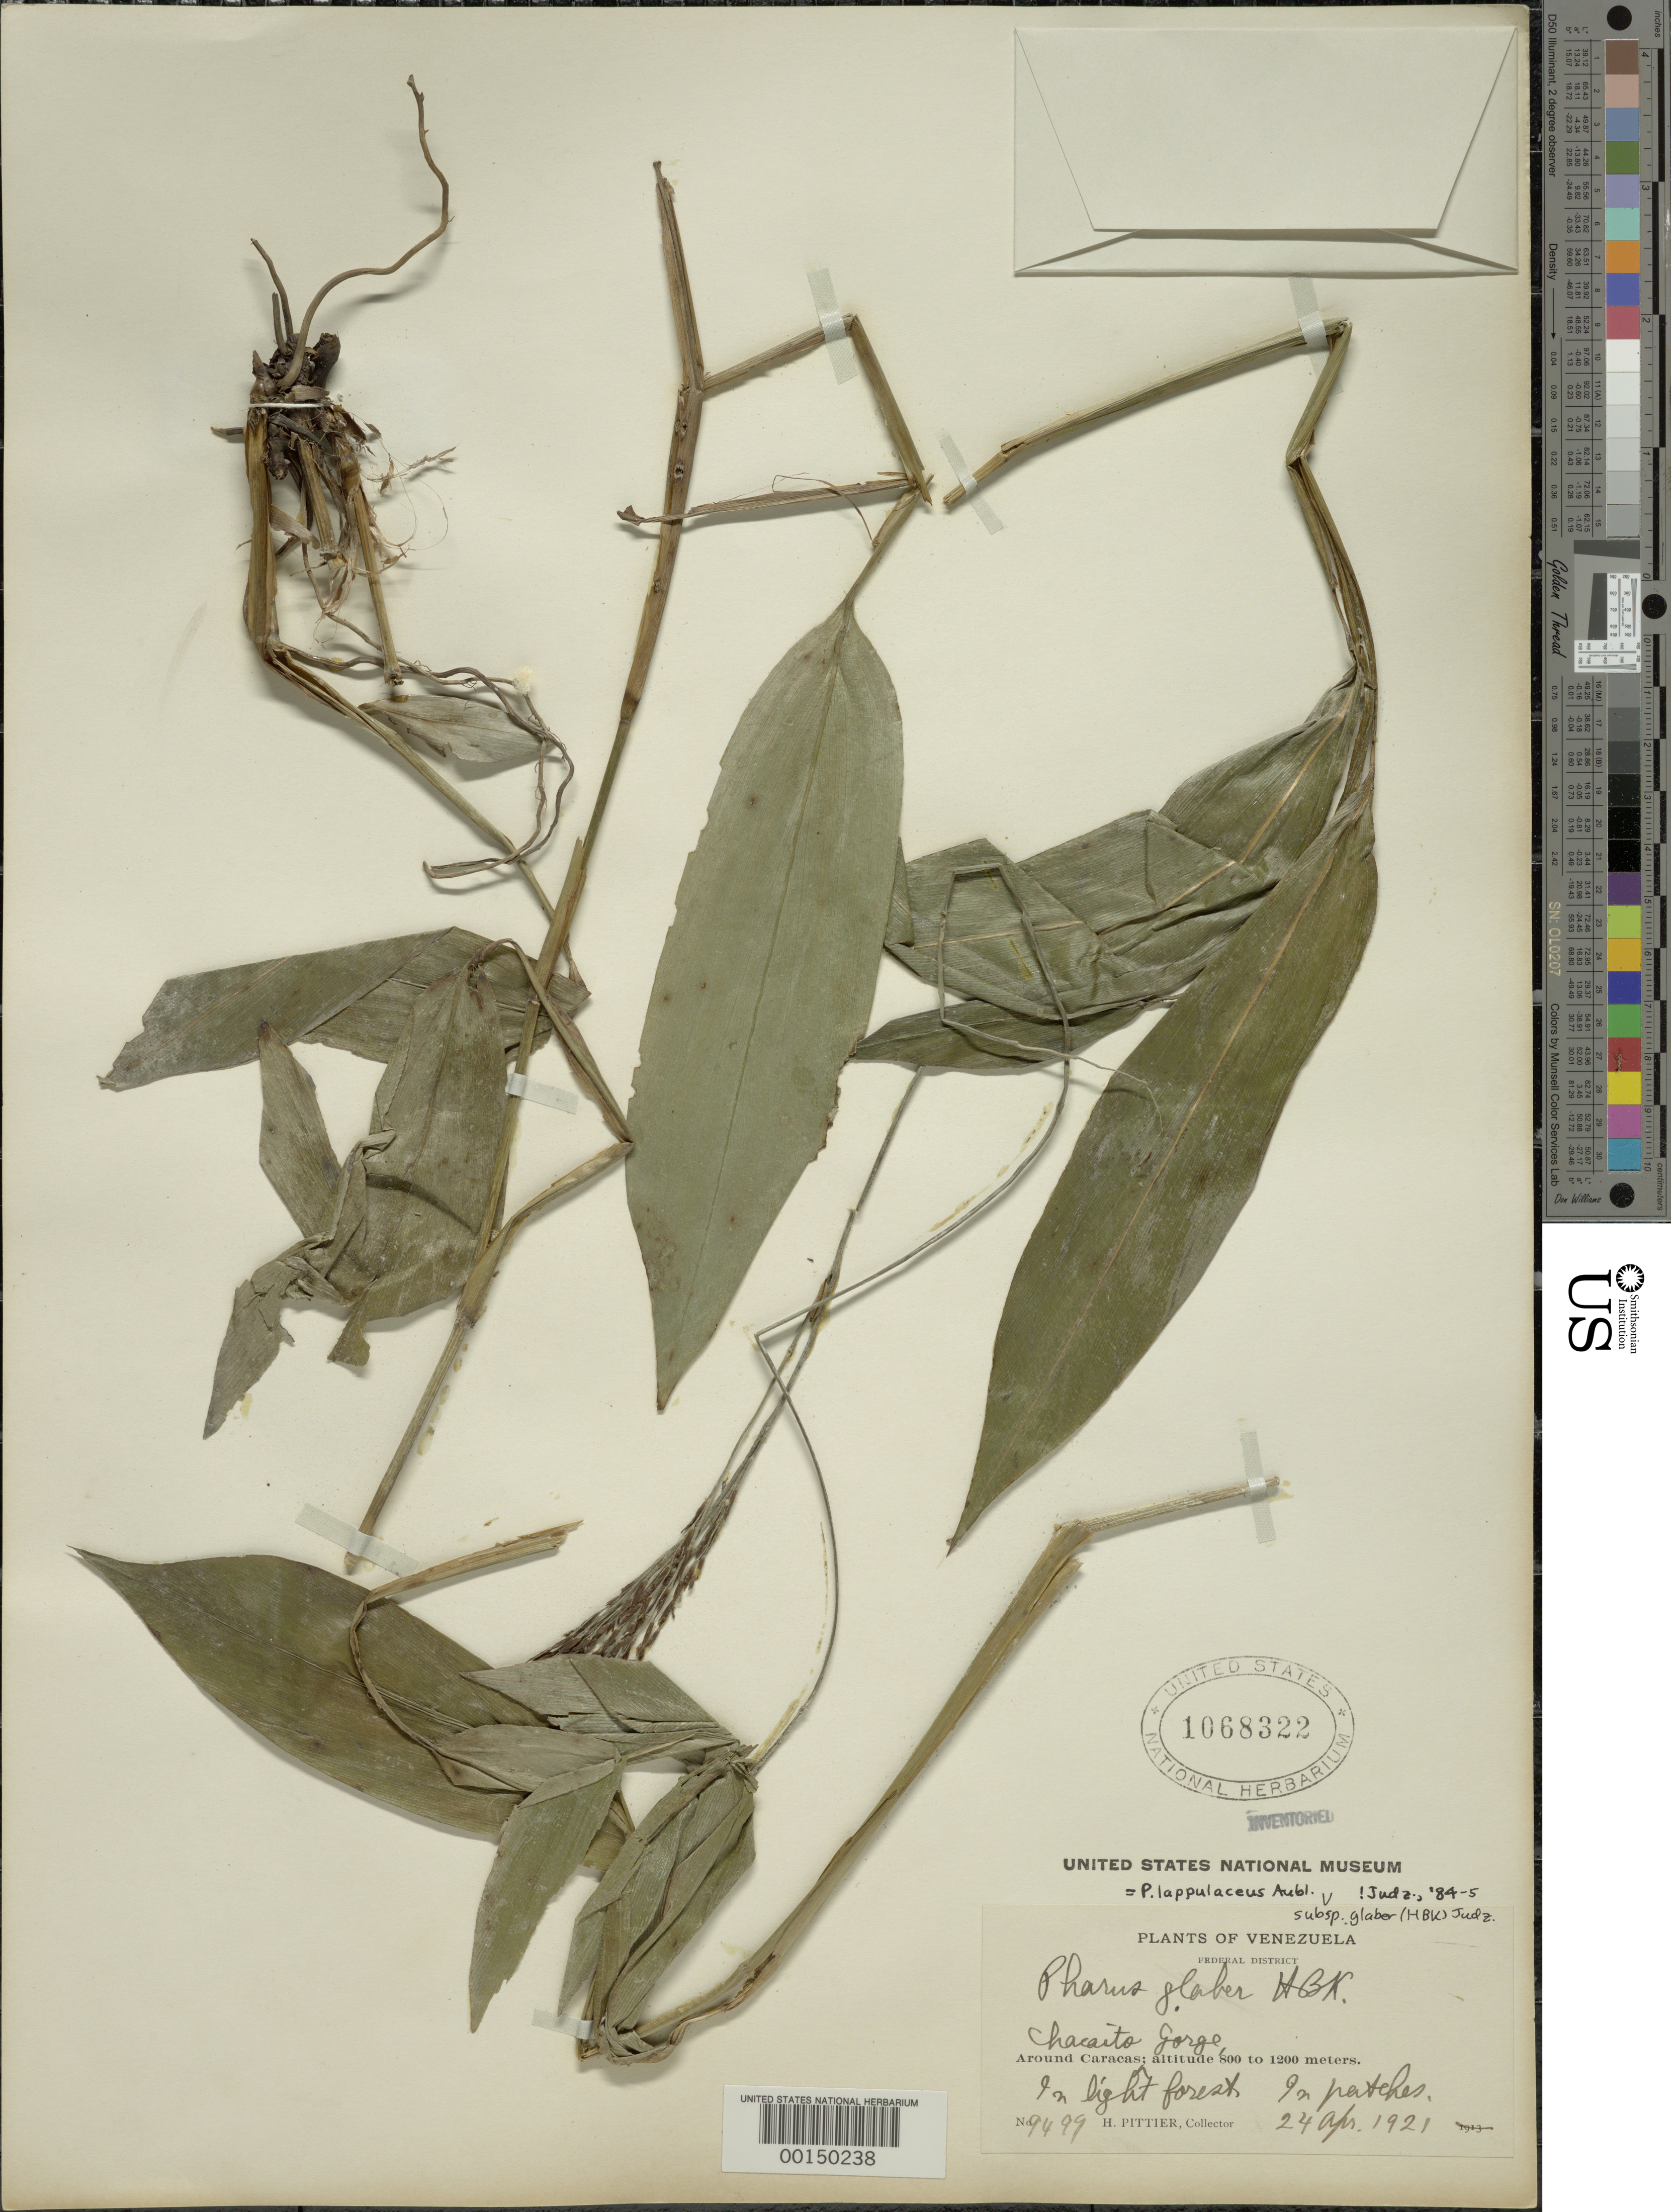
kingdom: Plantae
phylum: Tracheophyta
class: Liliopsida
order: Poales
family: Poaceae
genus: Pharus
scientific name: Pharus lappulaceus subsp. glaber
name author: (Kunth) Judz.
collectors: H. F. Pittier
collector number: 9499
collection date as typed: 24 Apr 1921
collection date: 1921-04-24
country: Venezuela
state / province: Distrito Federal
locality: Caracas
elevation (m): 800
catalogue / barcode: US 1068322